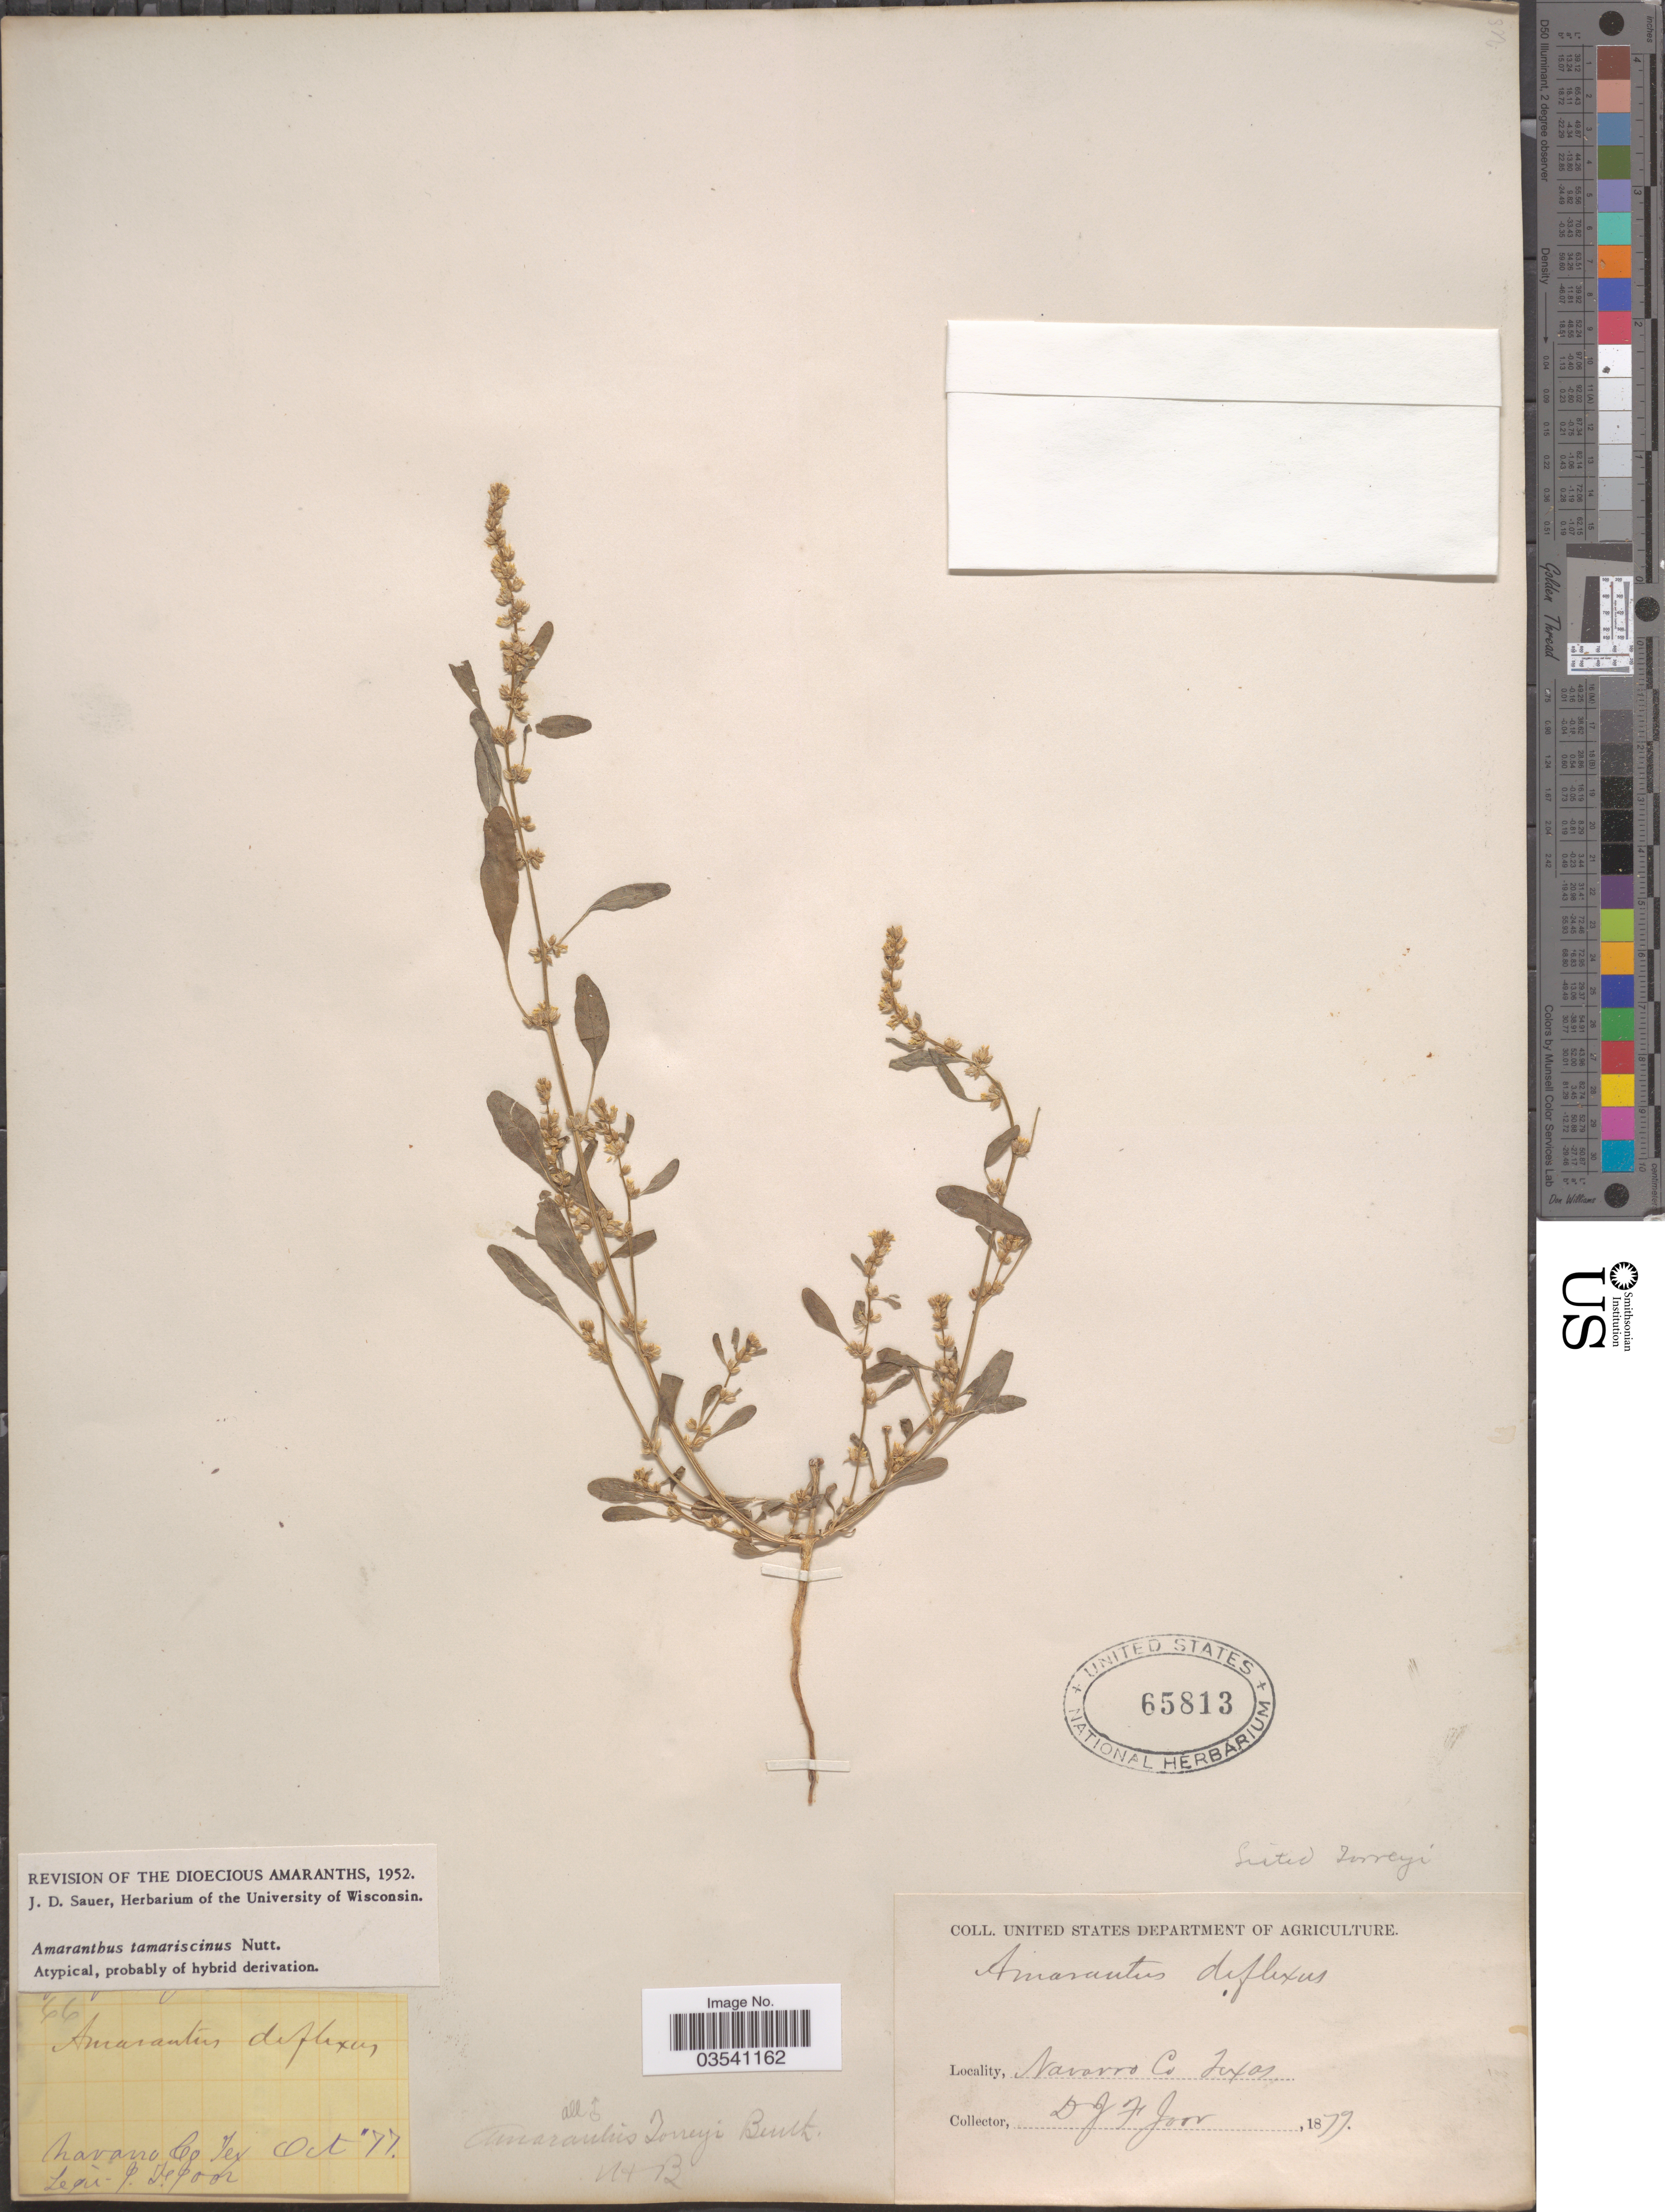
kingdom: Plantae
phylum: Tracheophyta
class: Magnoliopsida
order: Caryophyllales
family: Amaranthaceae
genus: Amaranthus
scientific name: Amaranthus tamariscinus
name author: Nutt.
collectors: J. F. Joor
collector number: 66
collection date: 1877-10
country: United States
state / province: Texas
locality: Navarro Co.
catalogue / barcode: US 65813